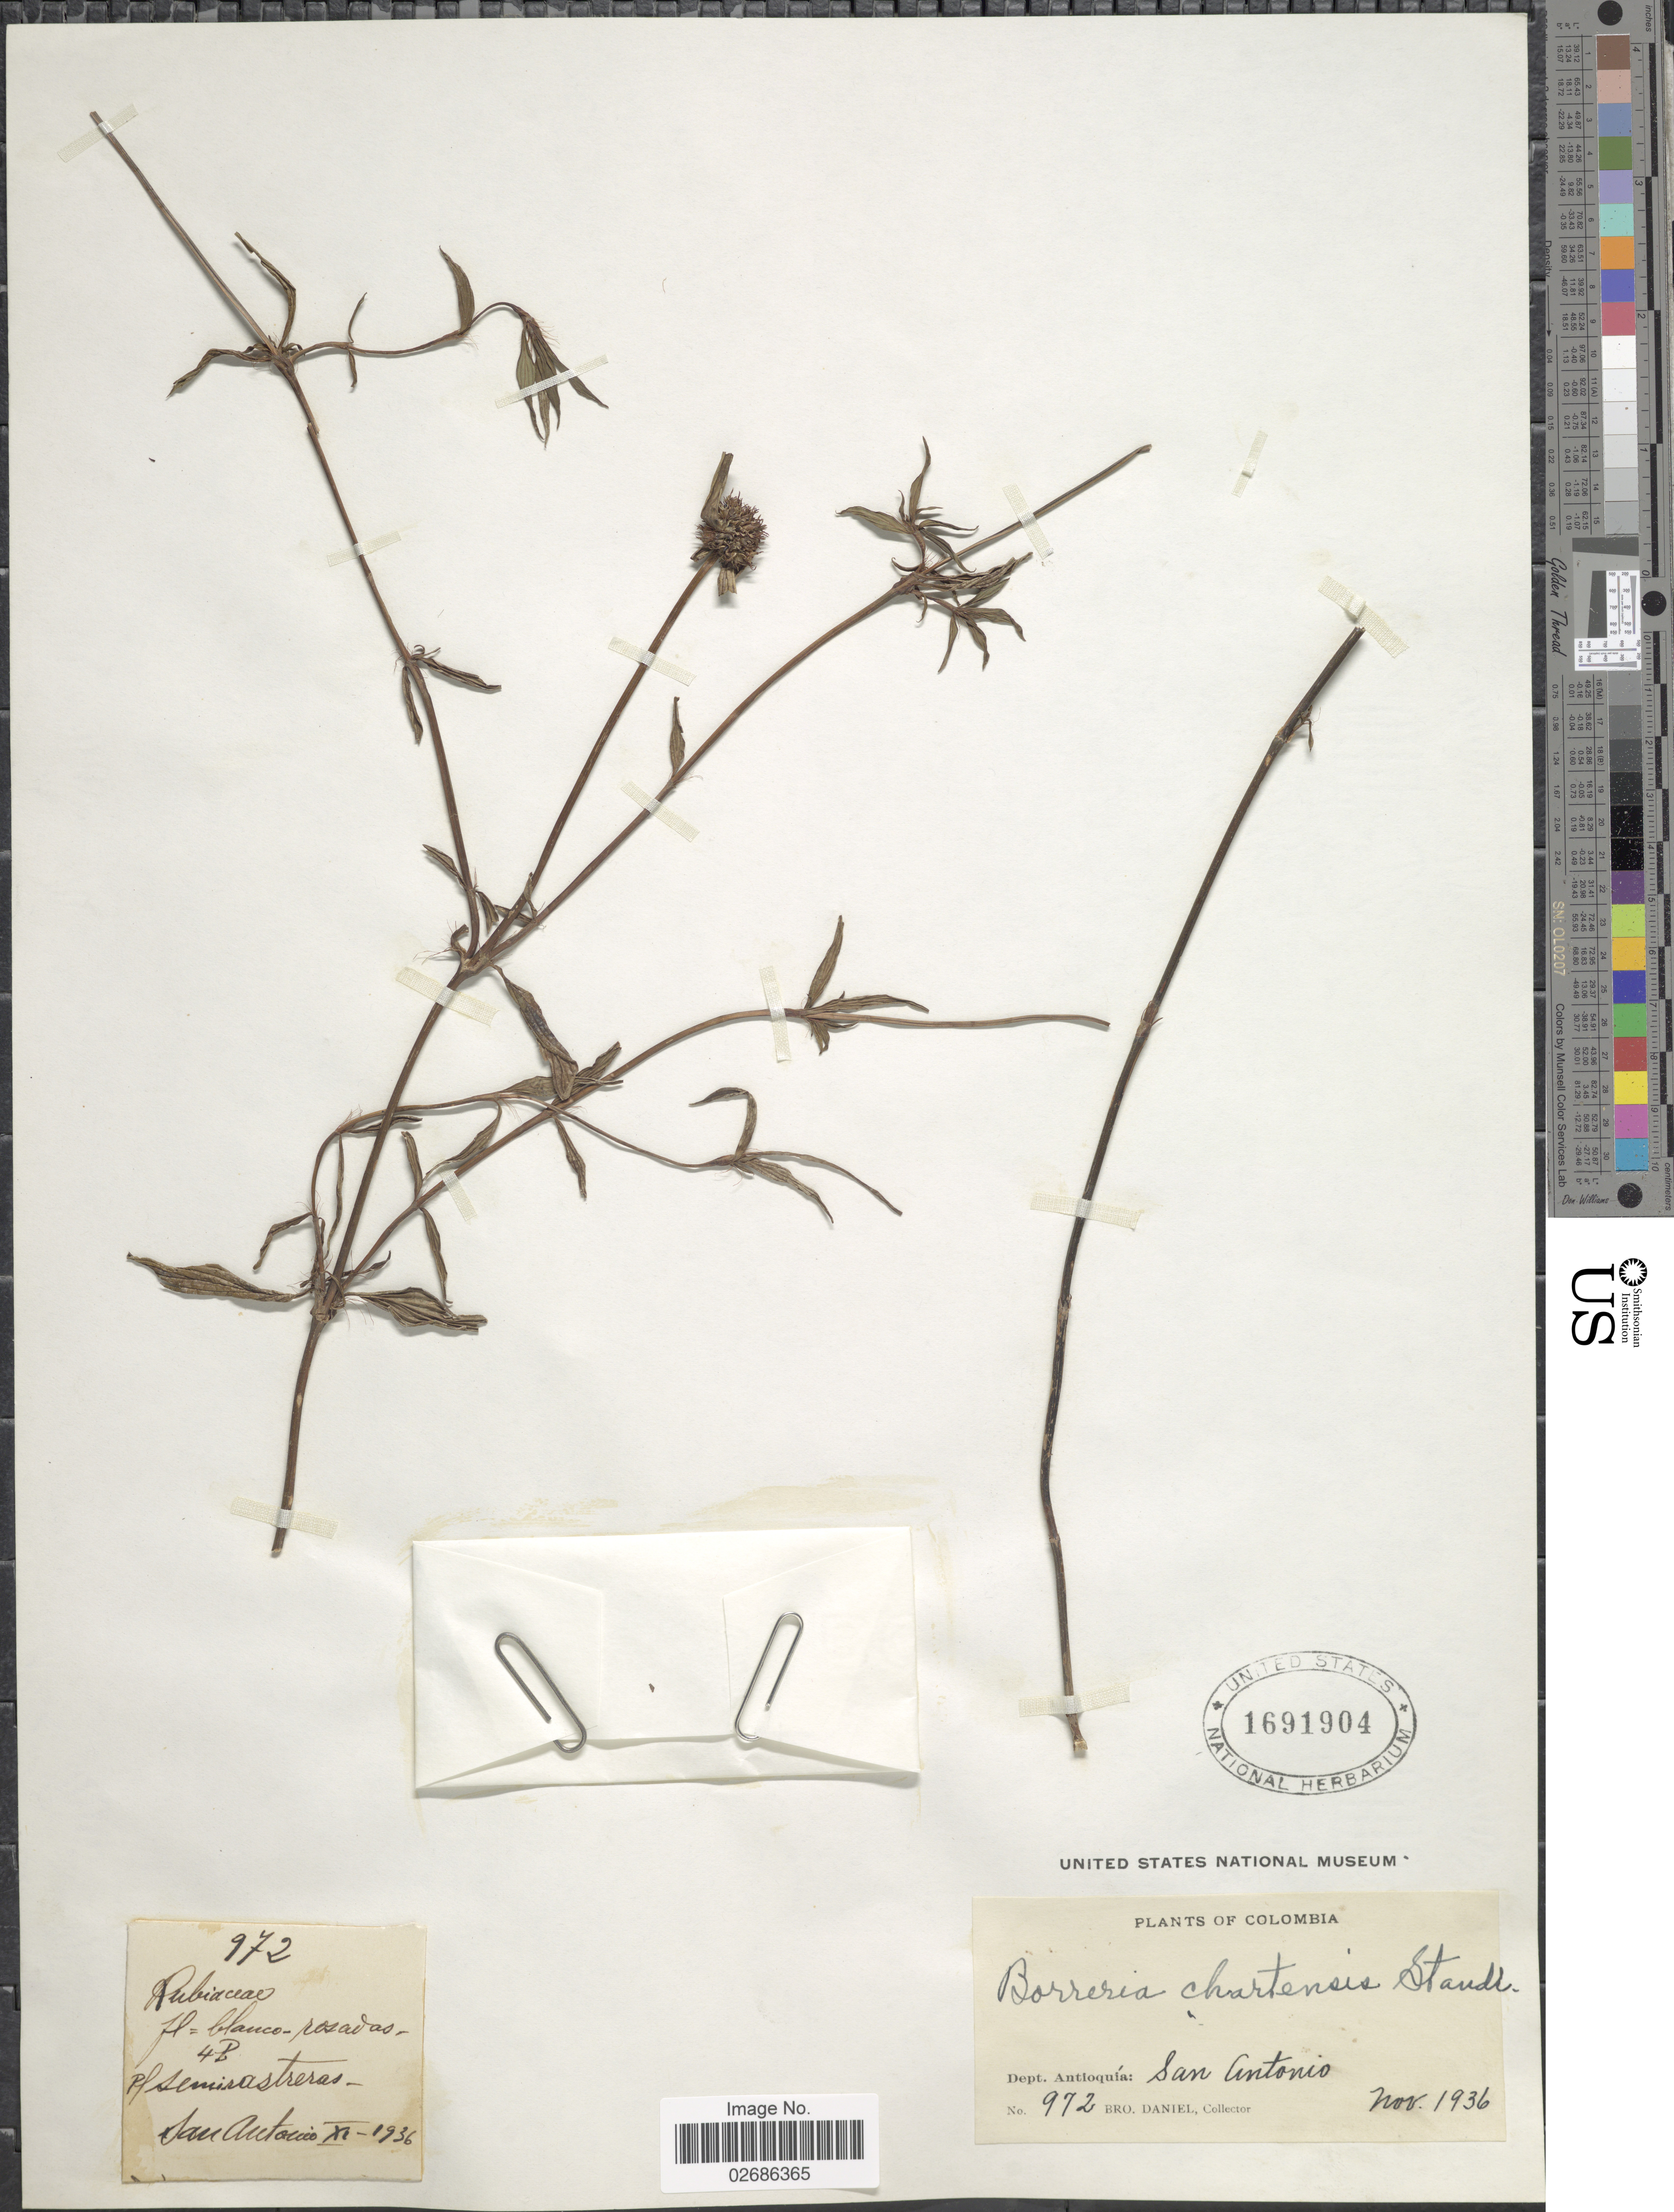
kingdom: Plantae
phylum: Tracheophyta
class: Magnoliopsida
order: Gentianales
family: Rubiaceae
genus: Borreria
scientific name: Borreria chartensis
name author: Standl.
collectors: Bro. Daniel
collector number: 972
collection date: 1936-11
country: Colombia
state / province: Antioquia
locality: Dept. Antioquia, San Antonio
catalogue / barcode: US 1691904